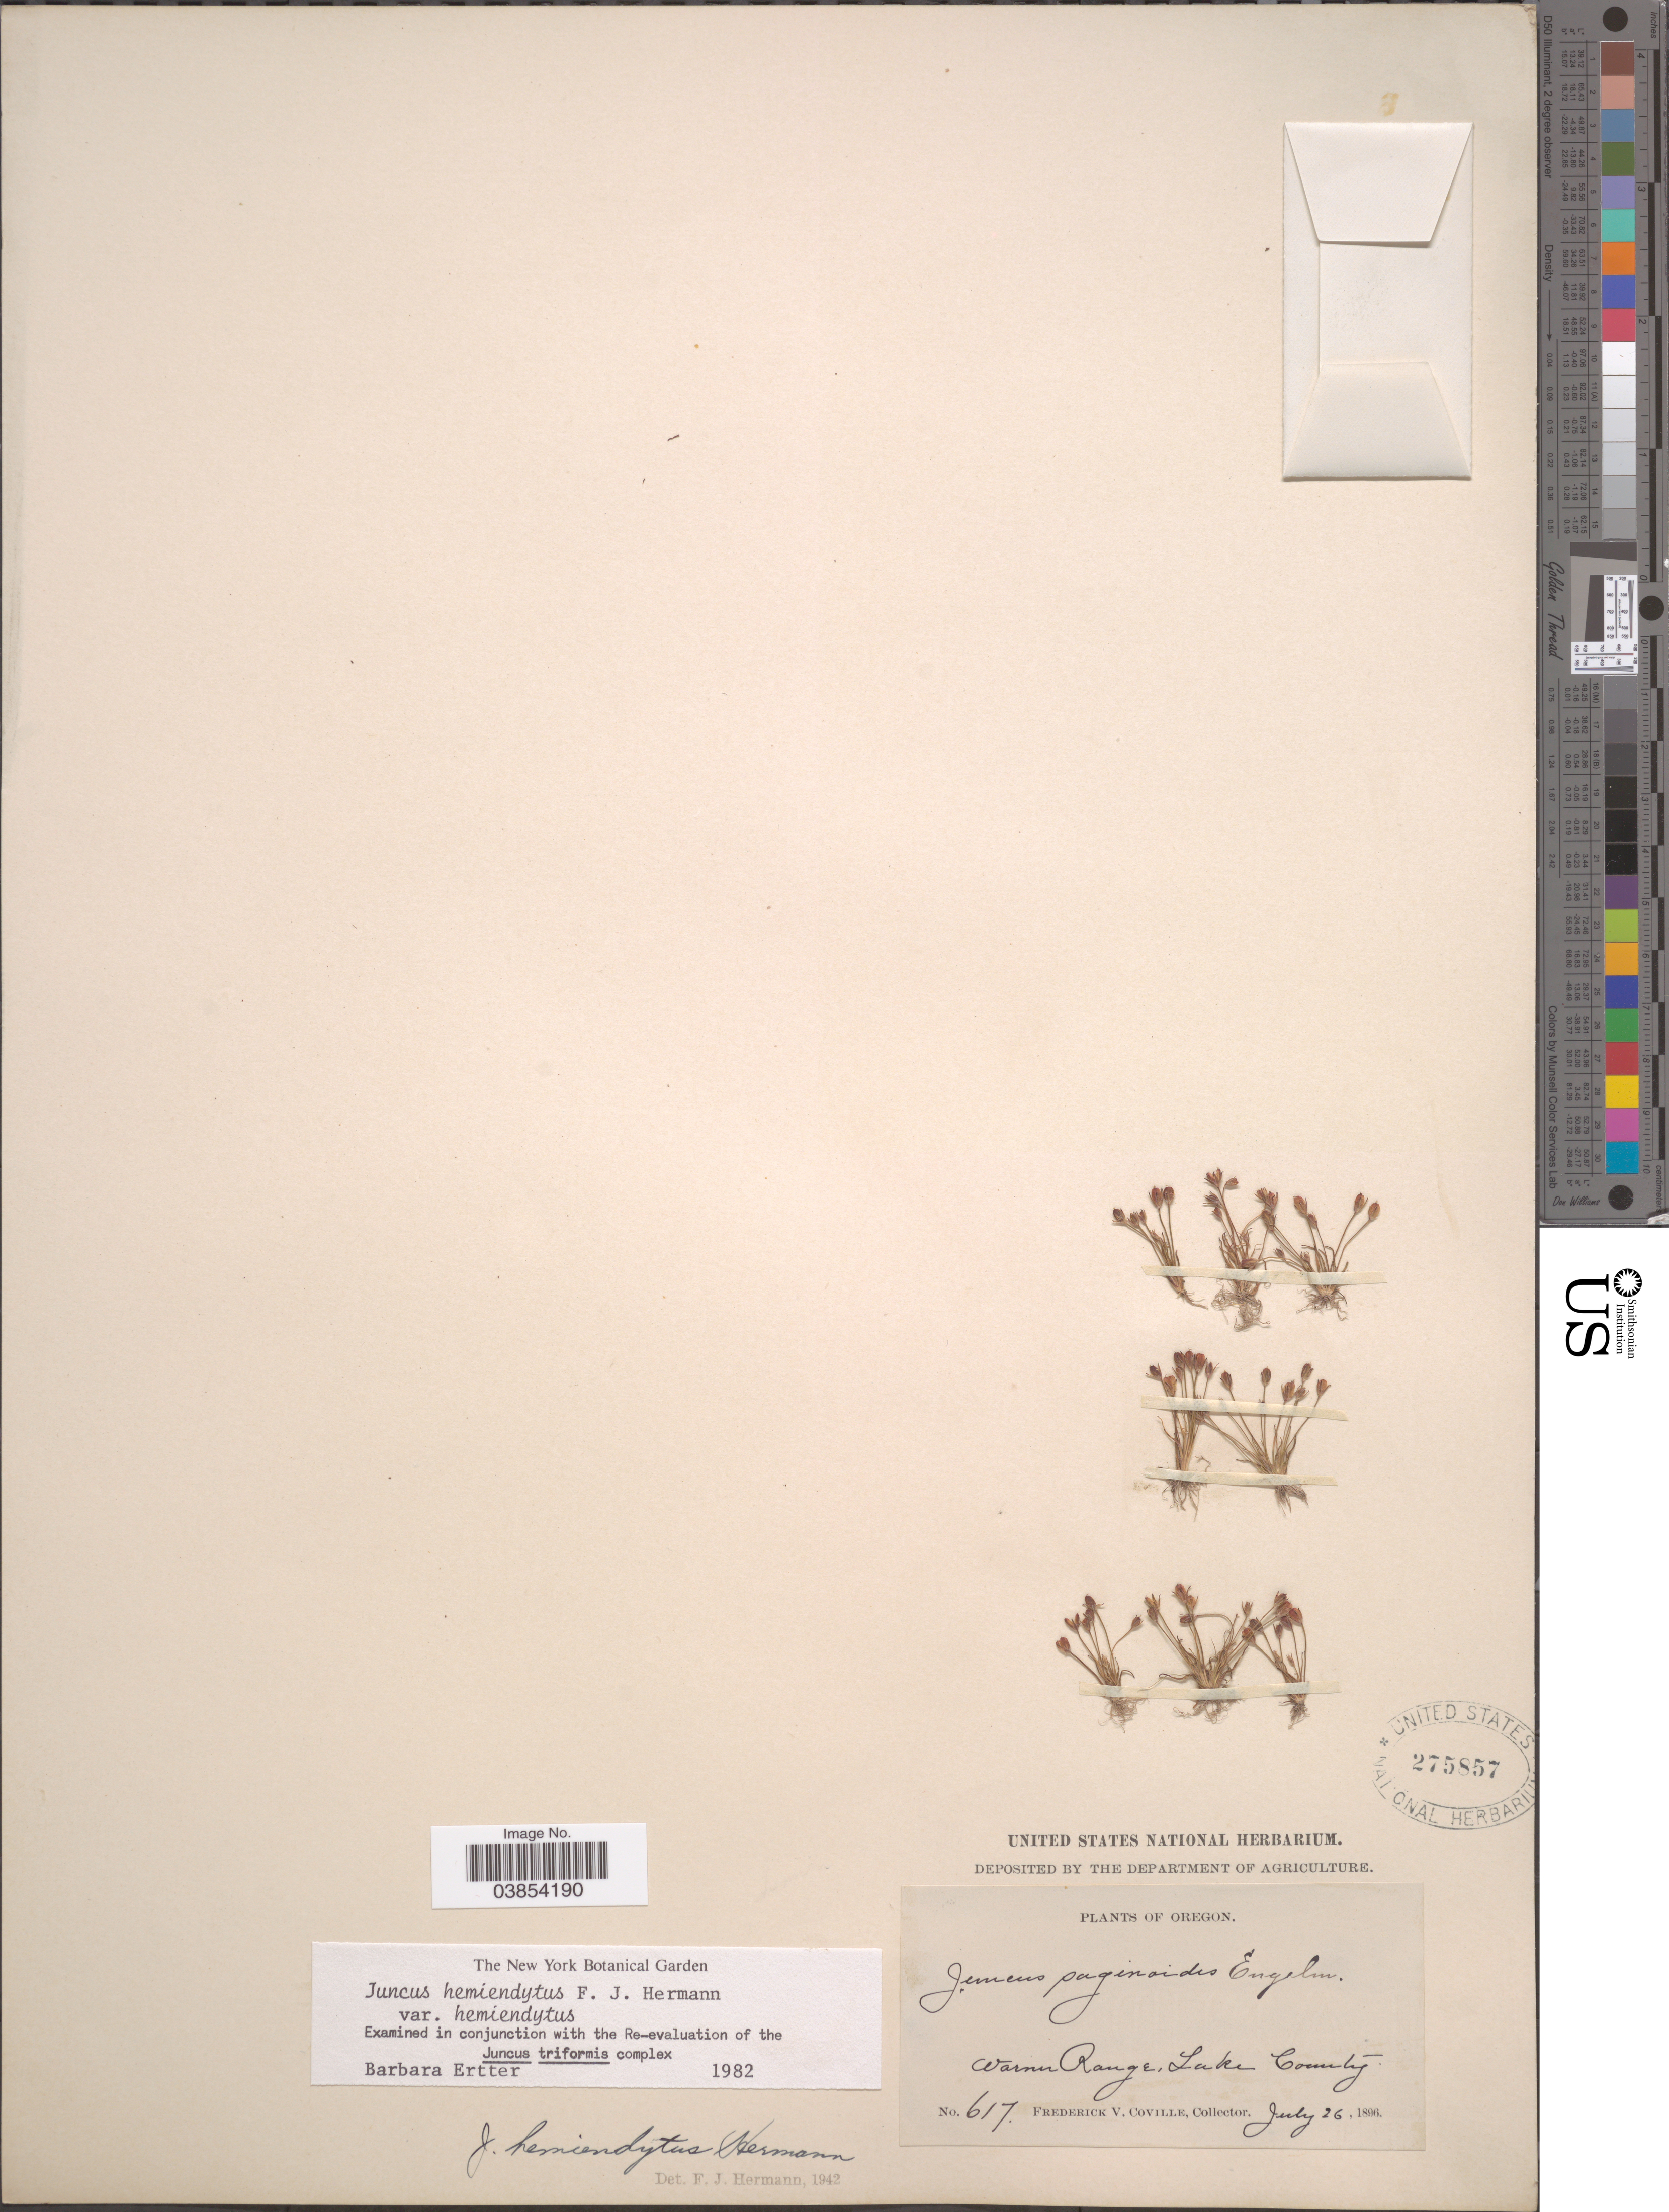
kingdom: Plantae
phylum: Tracheophyta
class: Liliopsida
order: Poales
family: Juncaceae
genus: Juncus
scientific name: Juncus hemiendytus var. hemiendytus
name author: F.J. Herm.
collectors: F. V. Coville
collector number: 617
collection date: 1896-07-26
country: United States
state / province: Oregon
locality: Warner Range, Lake County.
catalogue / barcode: US 275857